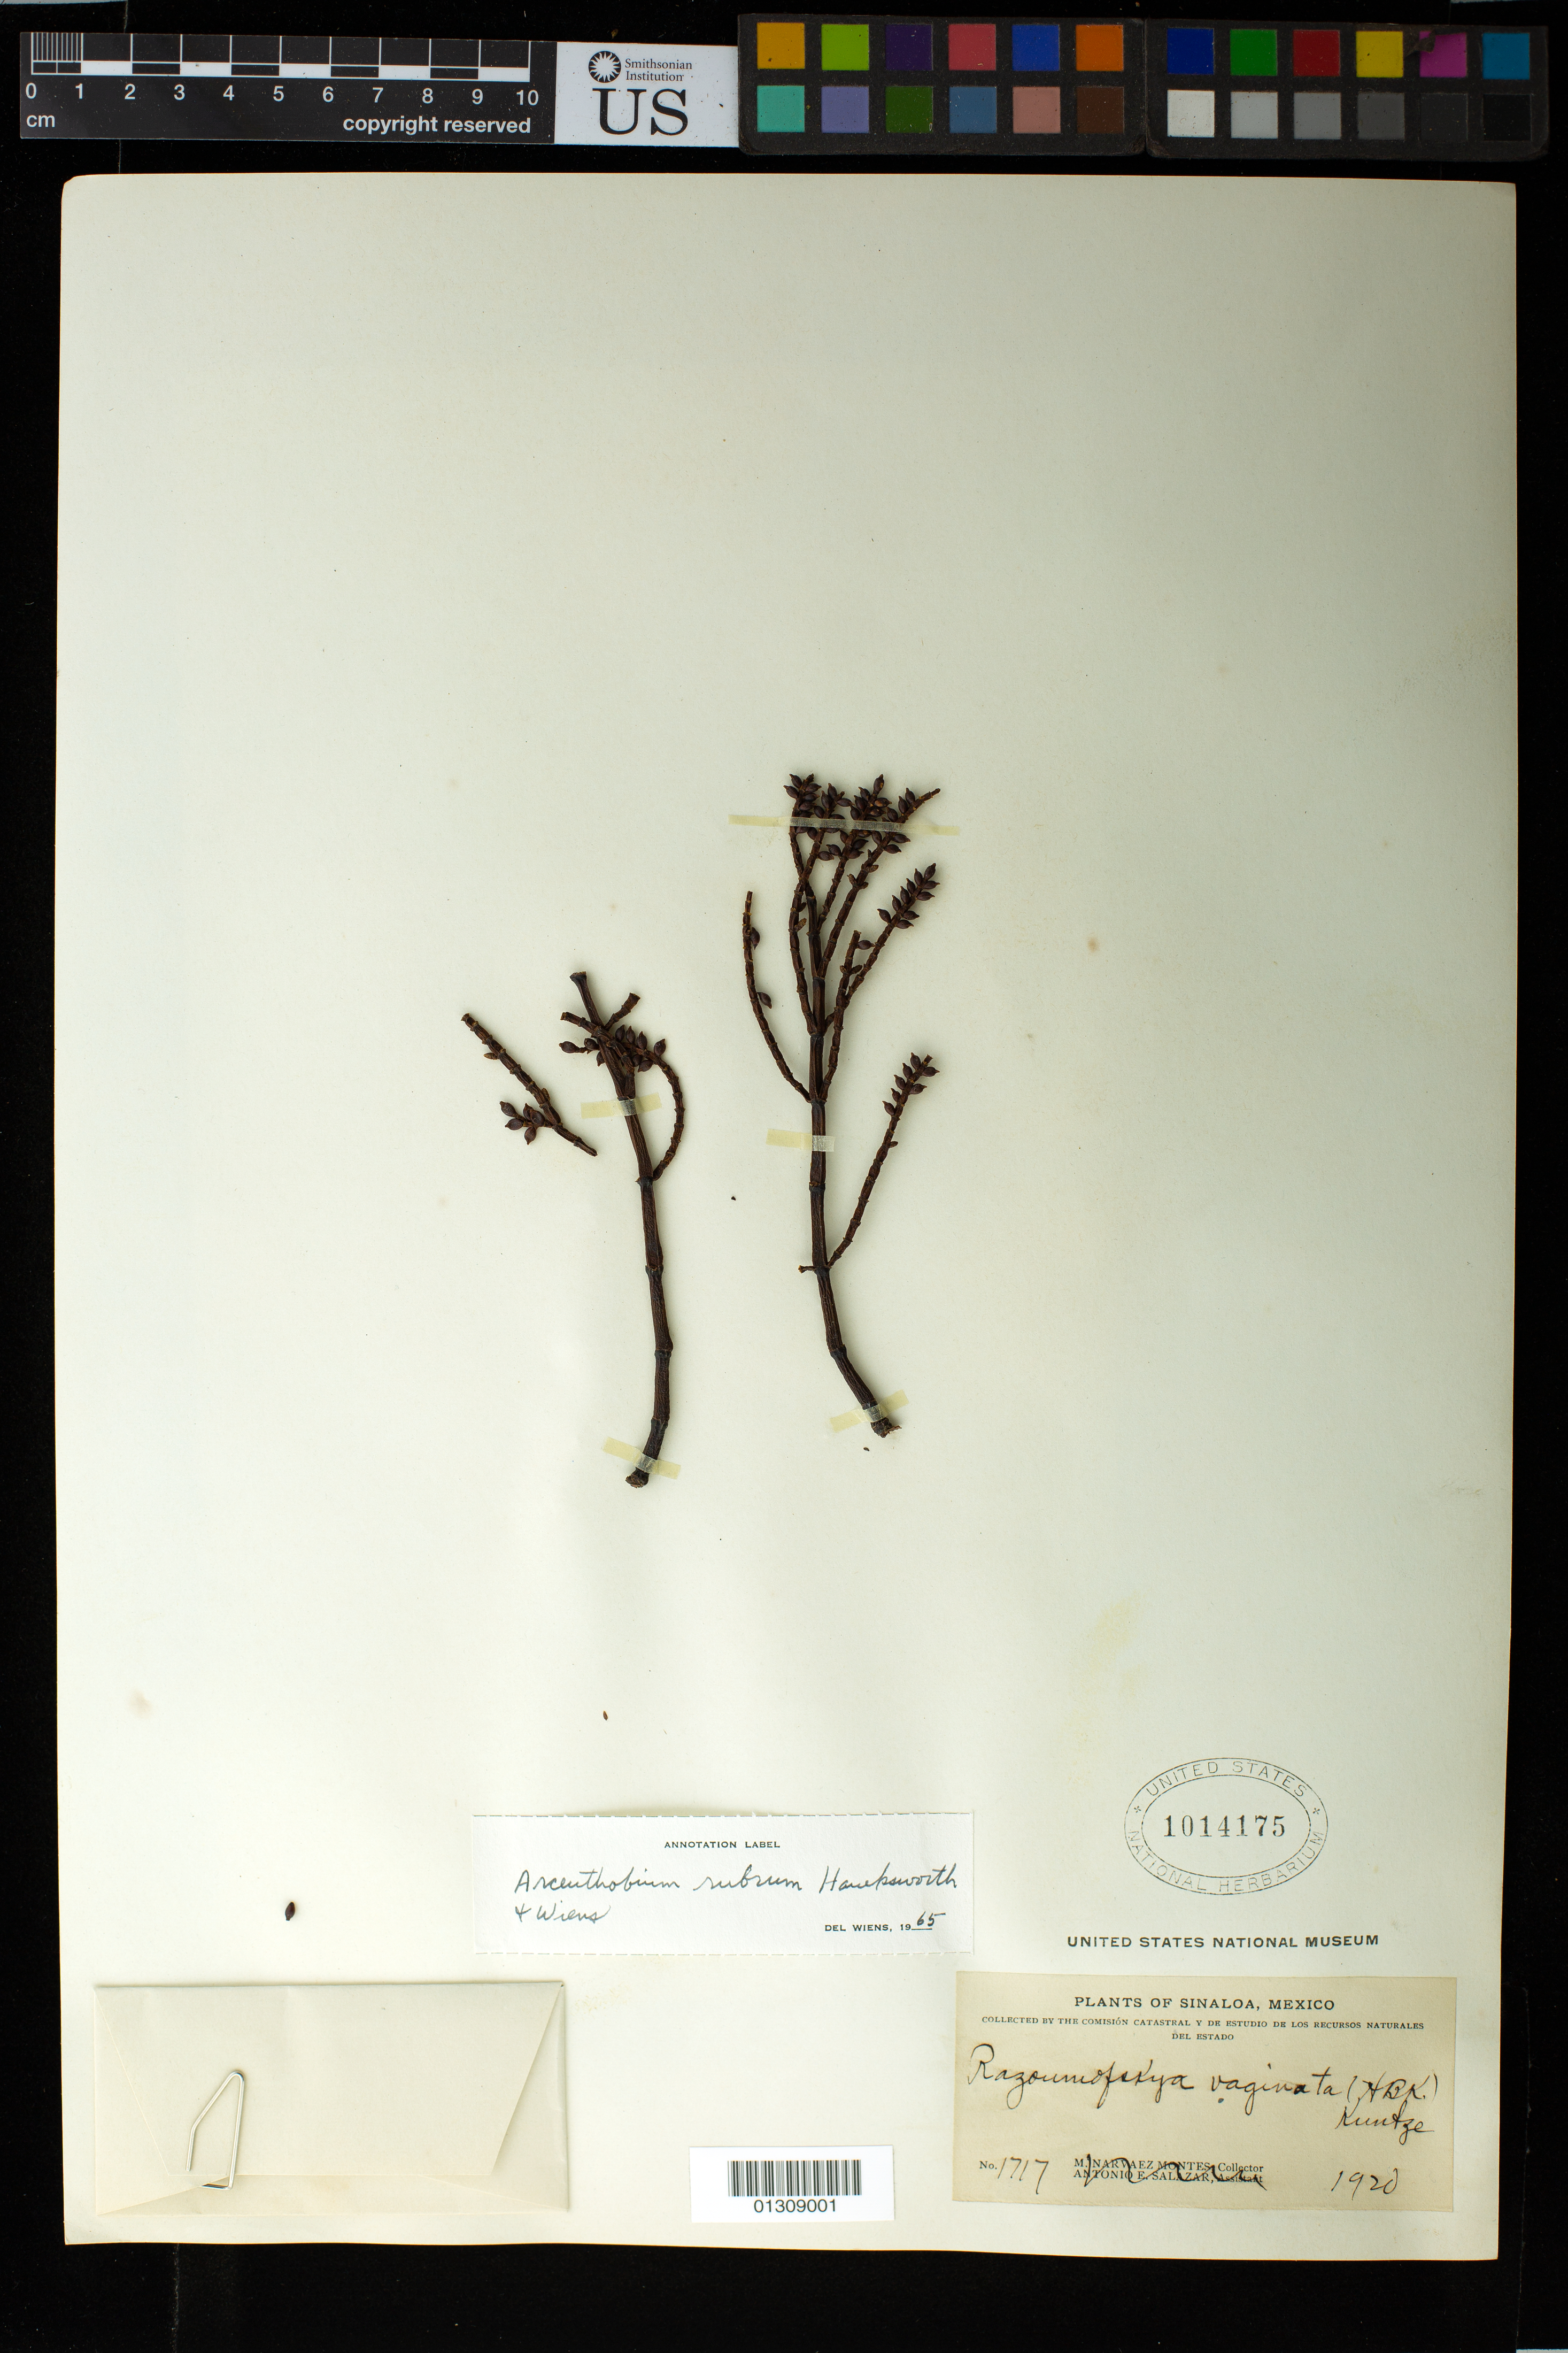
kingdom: Plantae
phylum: Tracheophyta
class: Magnoliopsida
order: Santalales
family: Viscaceae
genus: Arceuthobium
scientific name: Arceuthobium rubrum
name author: Hawksw. & Wiens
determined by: Hawksworth, F. G.; Wiens, D.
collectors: Comisión Catastral & De Estudio de Los Recursos Naturales del Estado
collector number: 1717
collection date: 1920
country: Mexico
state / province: Sinaloa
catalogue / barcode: US 1014175